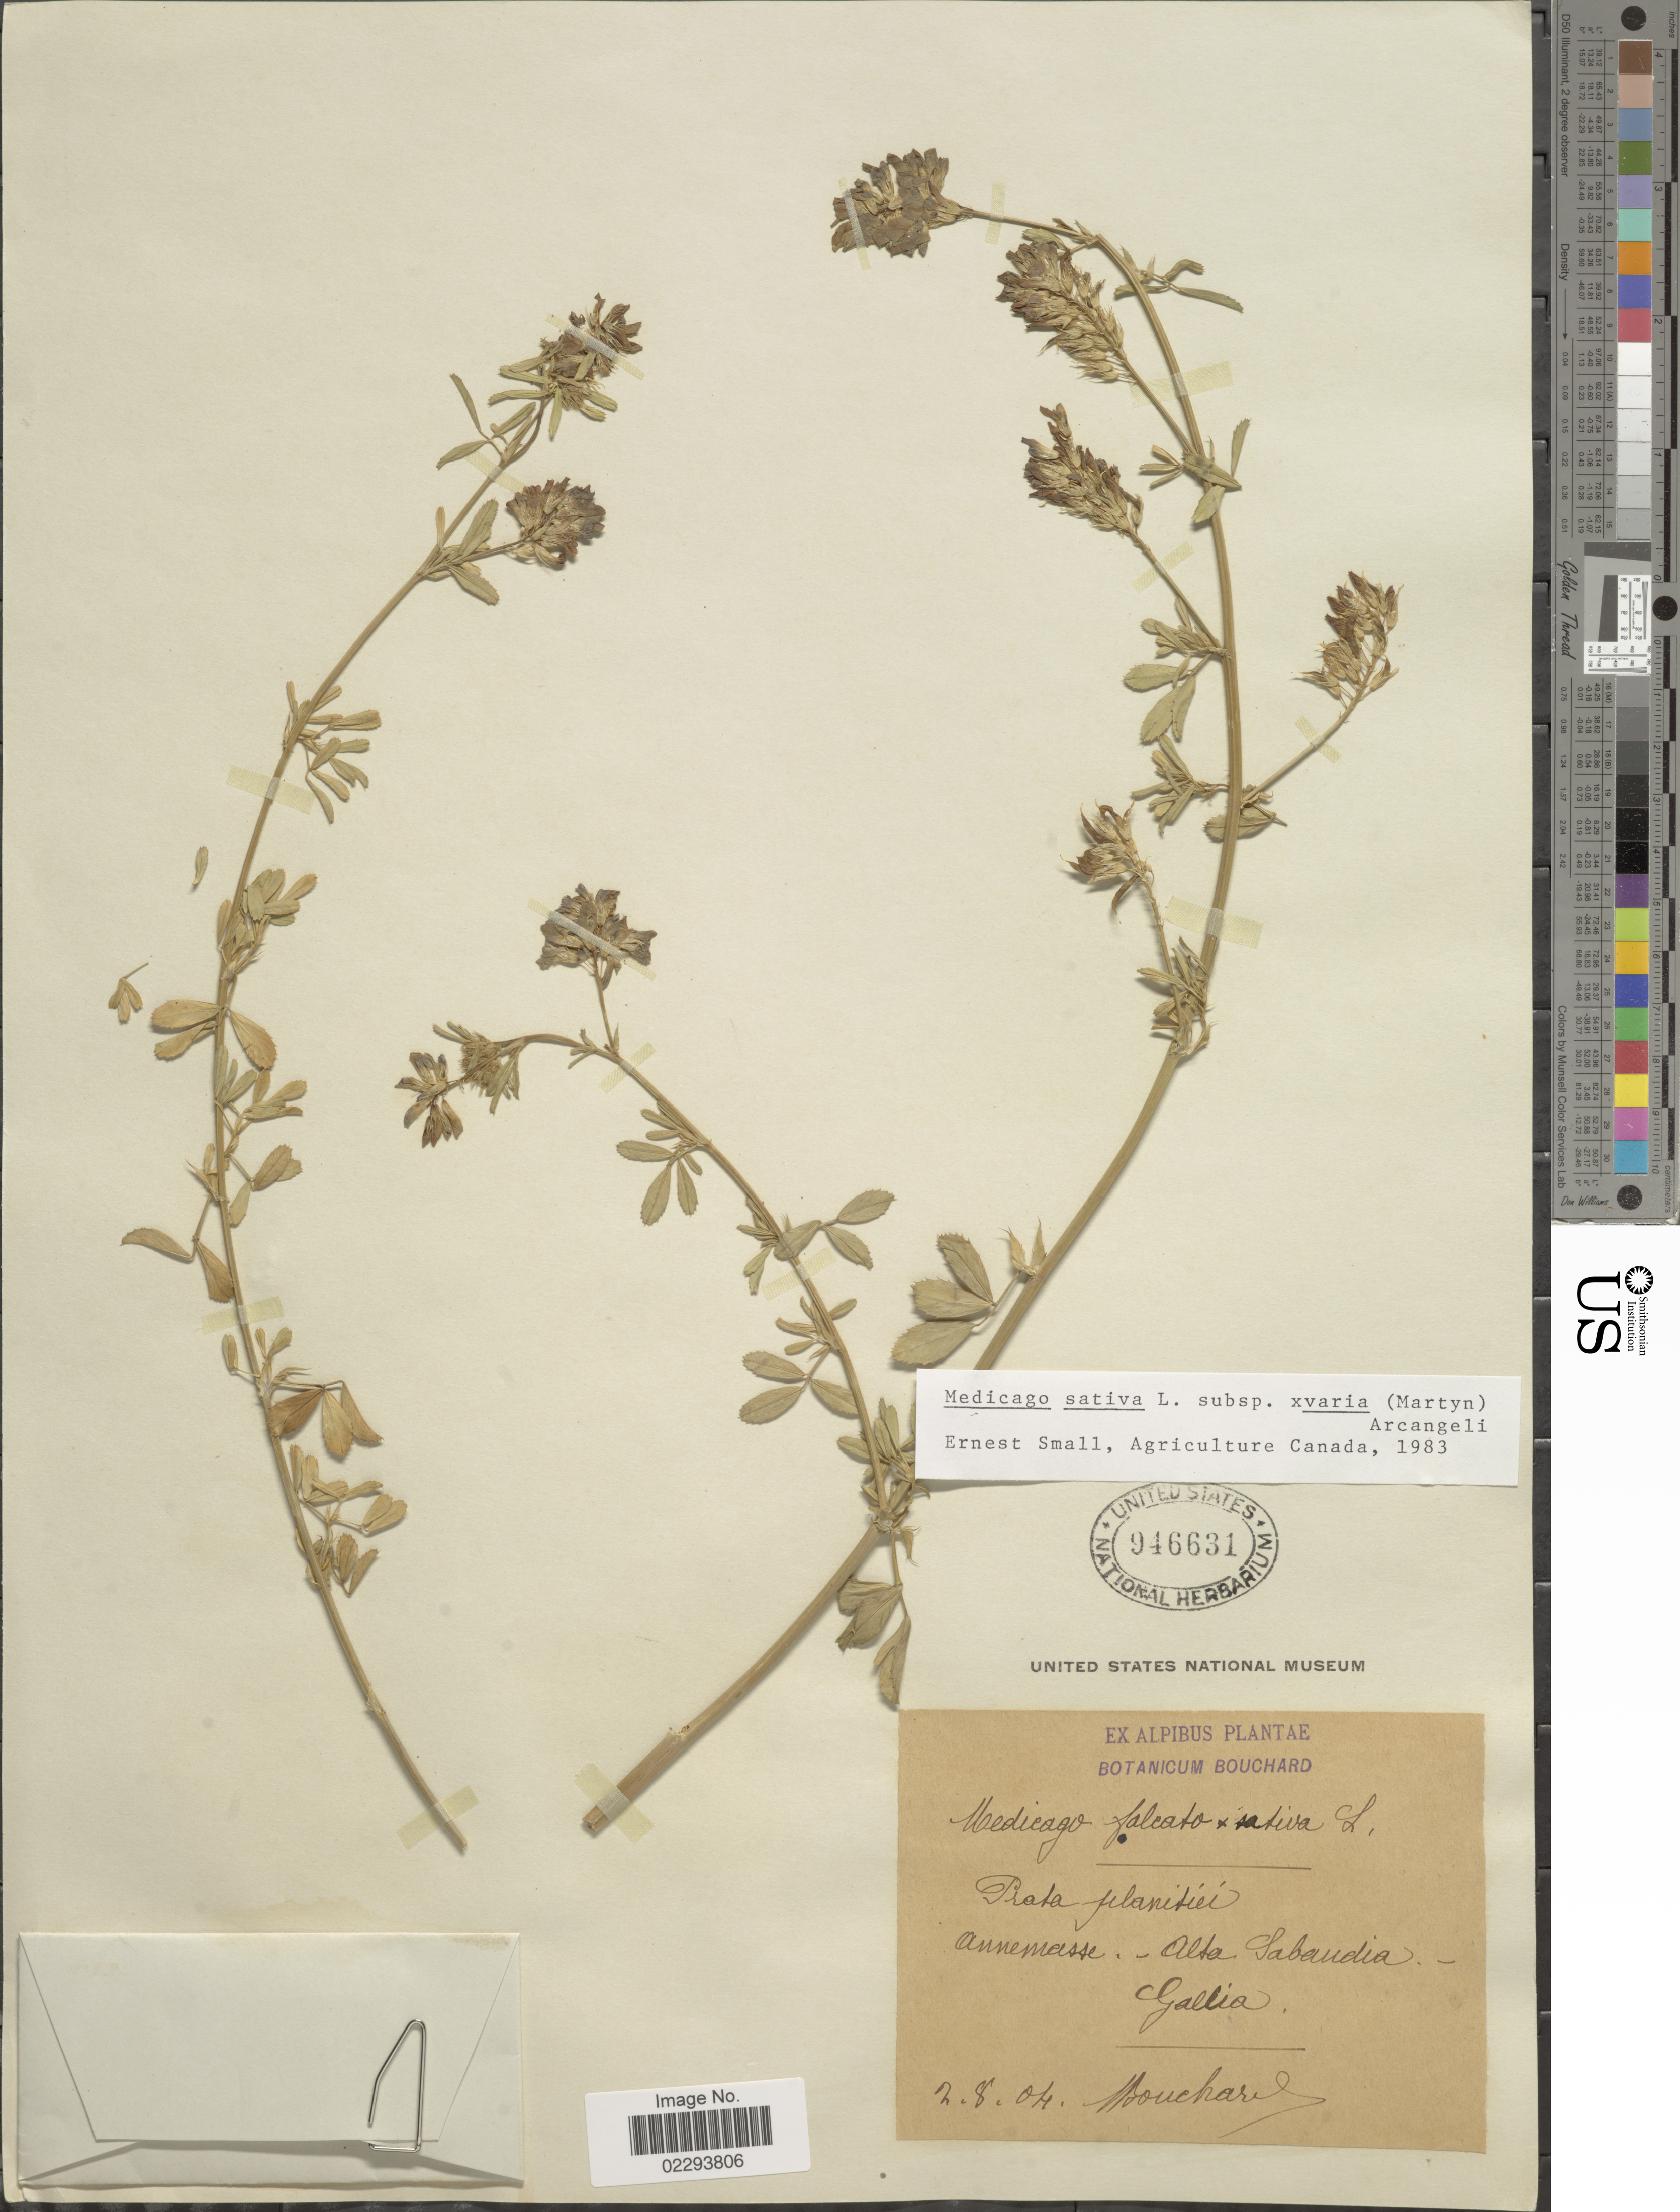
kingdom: Plantae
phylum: Tracheophyta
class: Magnoliopsida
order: Fabales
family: Fabaceae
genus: Medicago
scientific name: Medicago sativa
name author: L.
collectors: -. Bouchard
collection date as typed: Transcribed d/m/y: 2/8/4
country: France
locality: Annemmasse - Alta Sabaudia - Gallia.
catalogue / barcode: US 946631